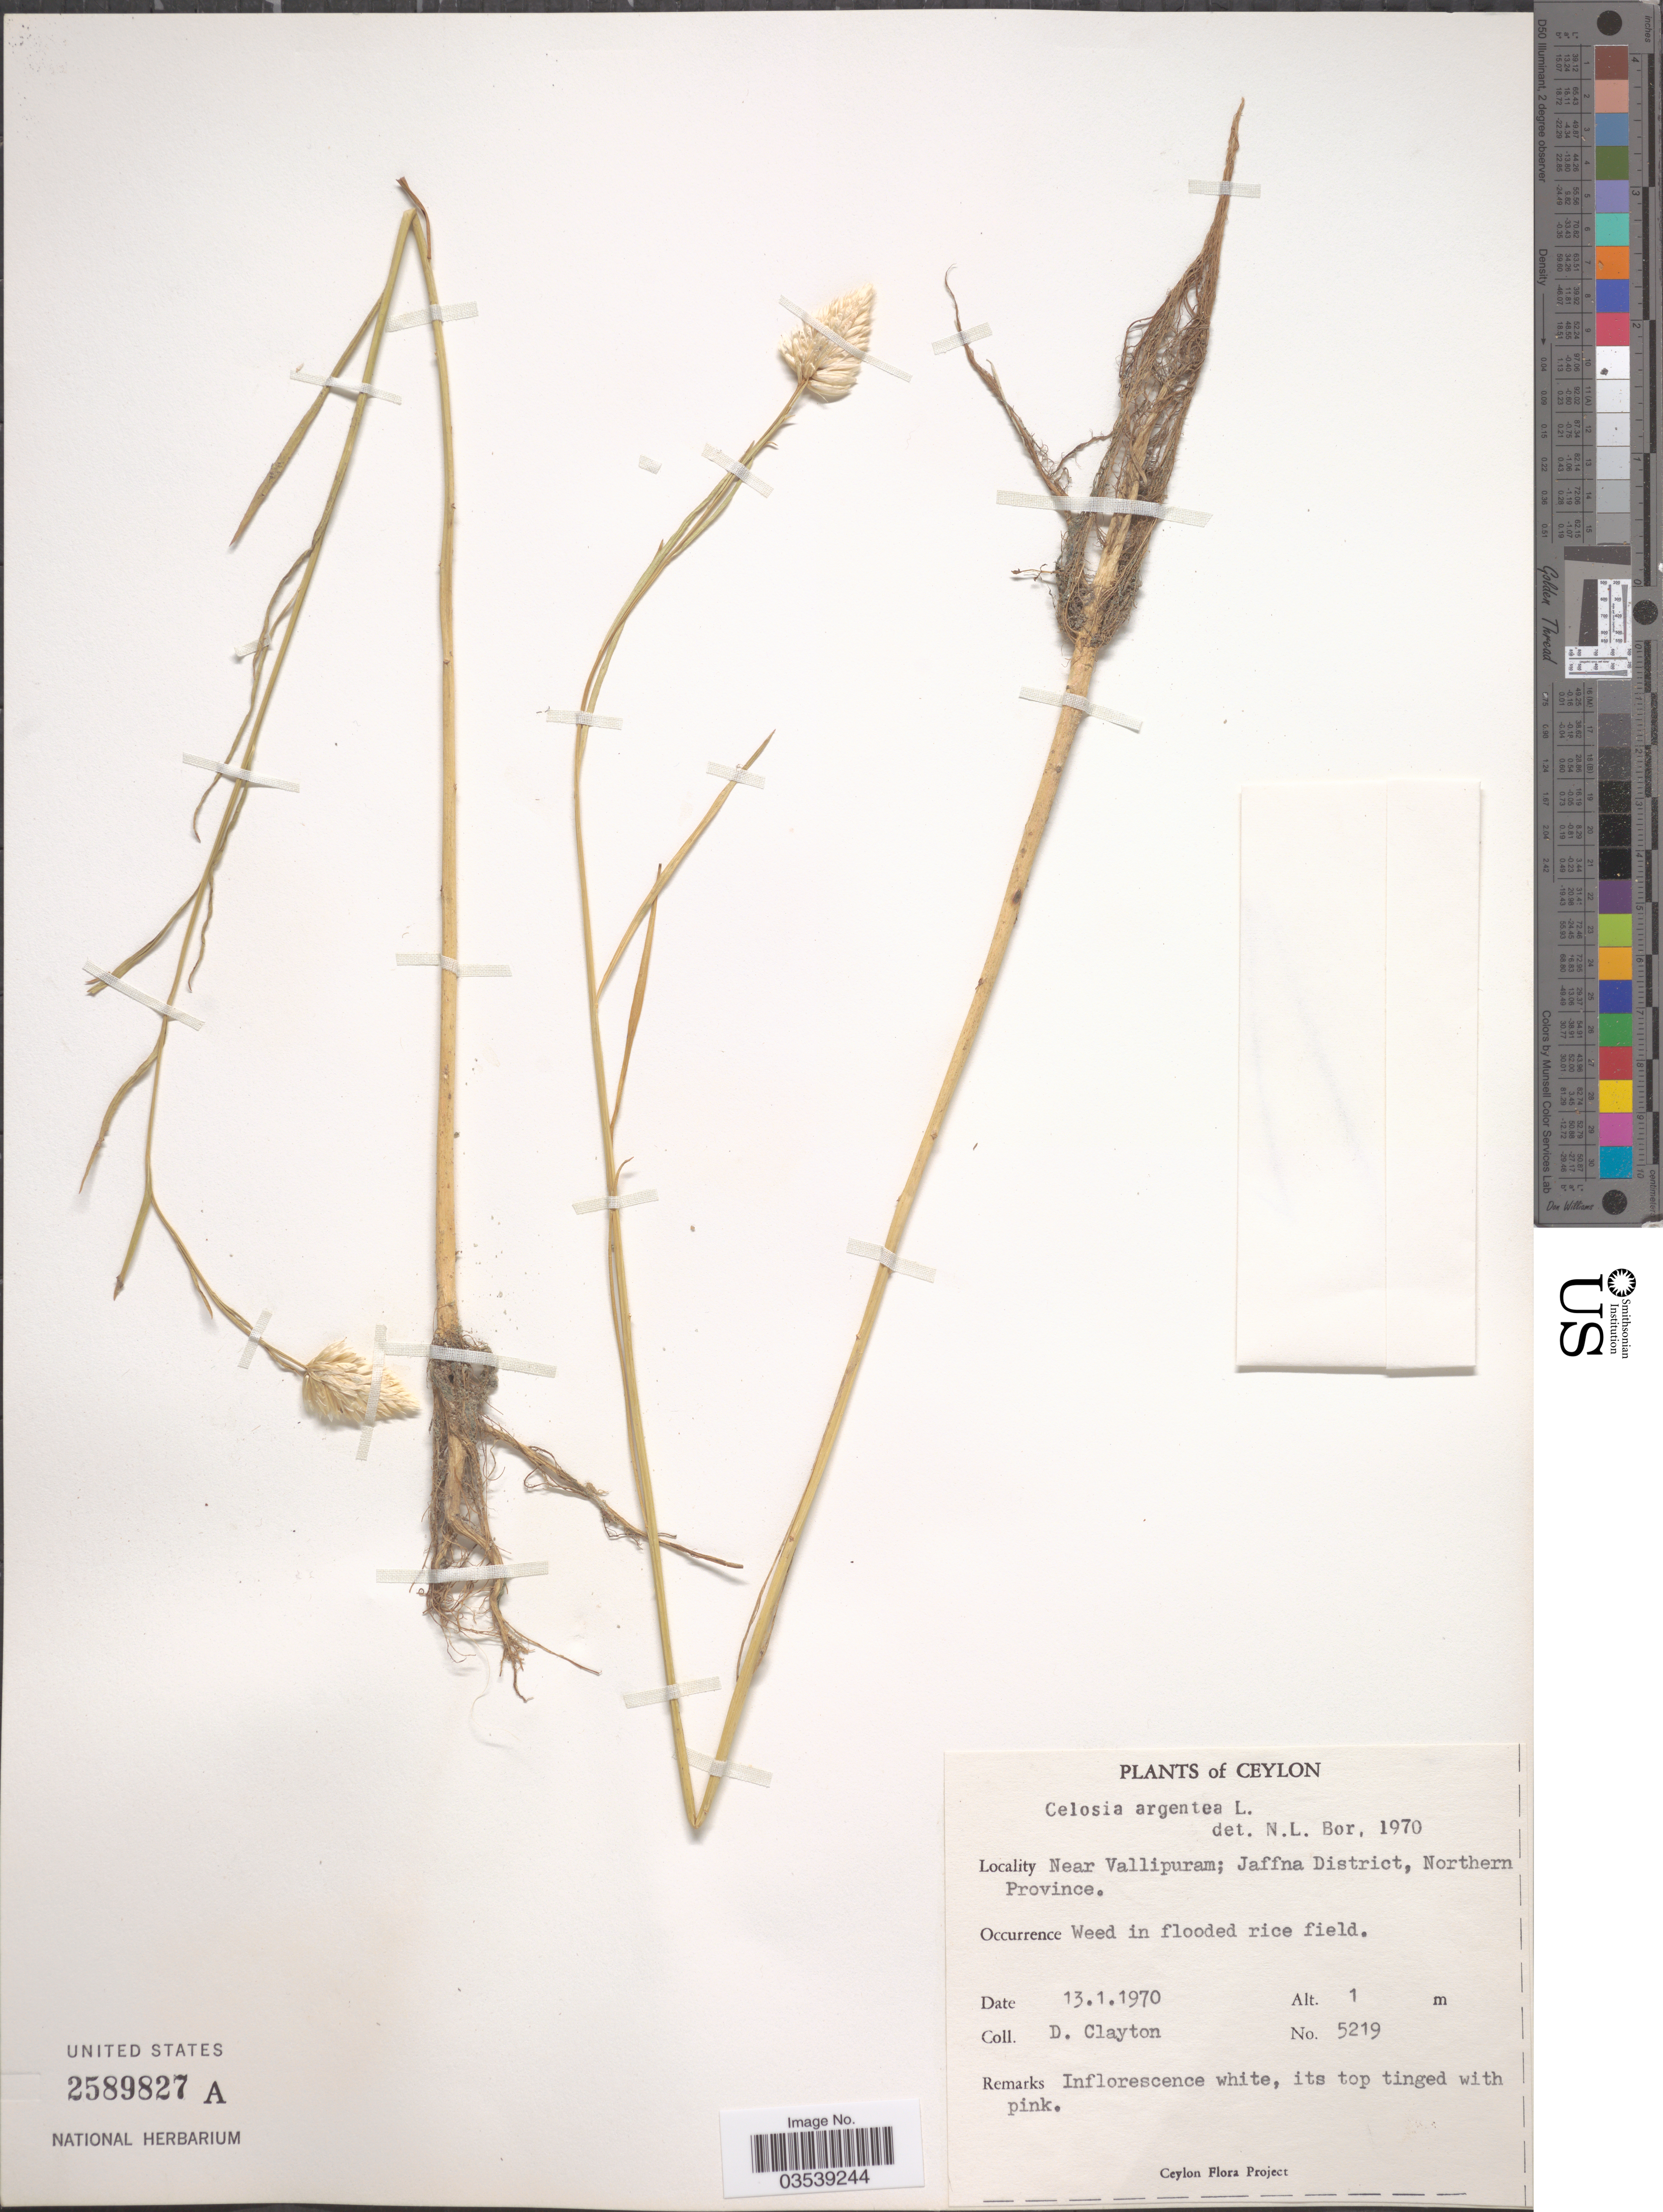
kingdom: Plantae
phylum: Tracheophyta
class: Magnoliopsida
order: Caryophyllales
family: Amaranthaceae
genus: Celosia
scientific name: Celosia argentea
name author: L.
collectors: D. Clayton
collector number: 5219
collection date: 1970-01-13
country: Sri Lanka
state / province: Northern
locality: Ceylon. Near Vallipuram; Jaffna District.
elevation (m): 1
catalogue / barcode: US 2589827A